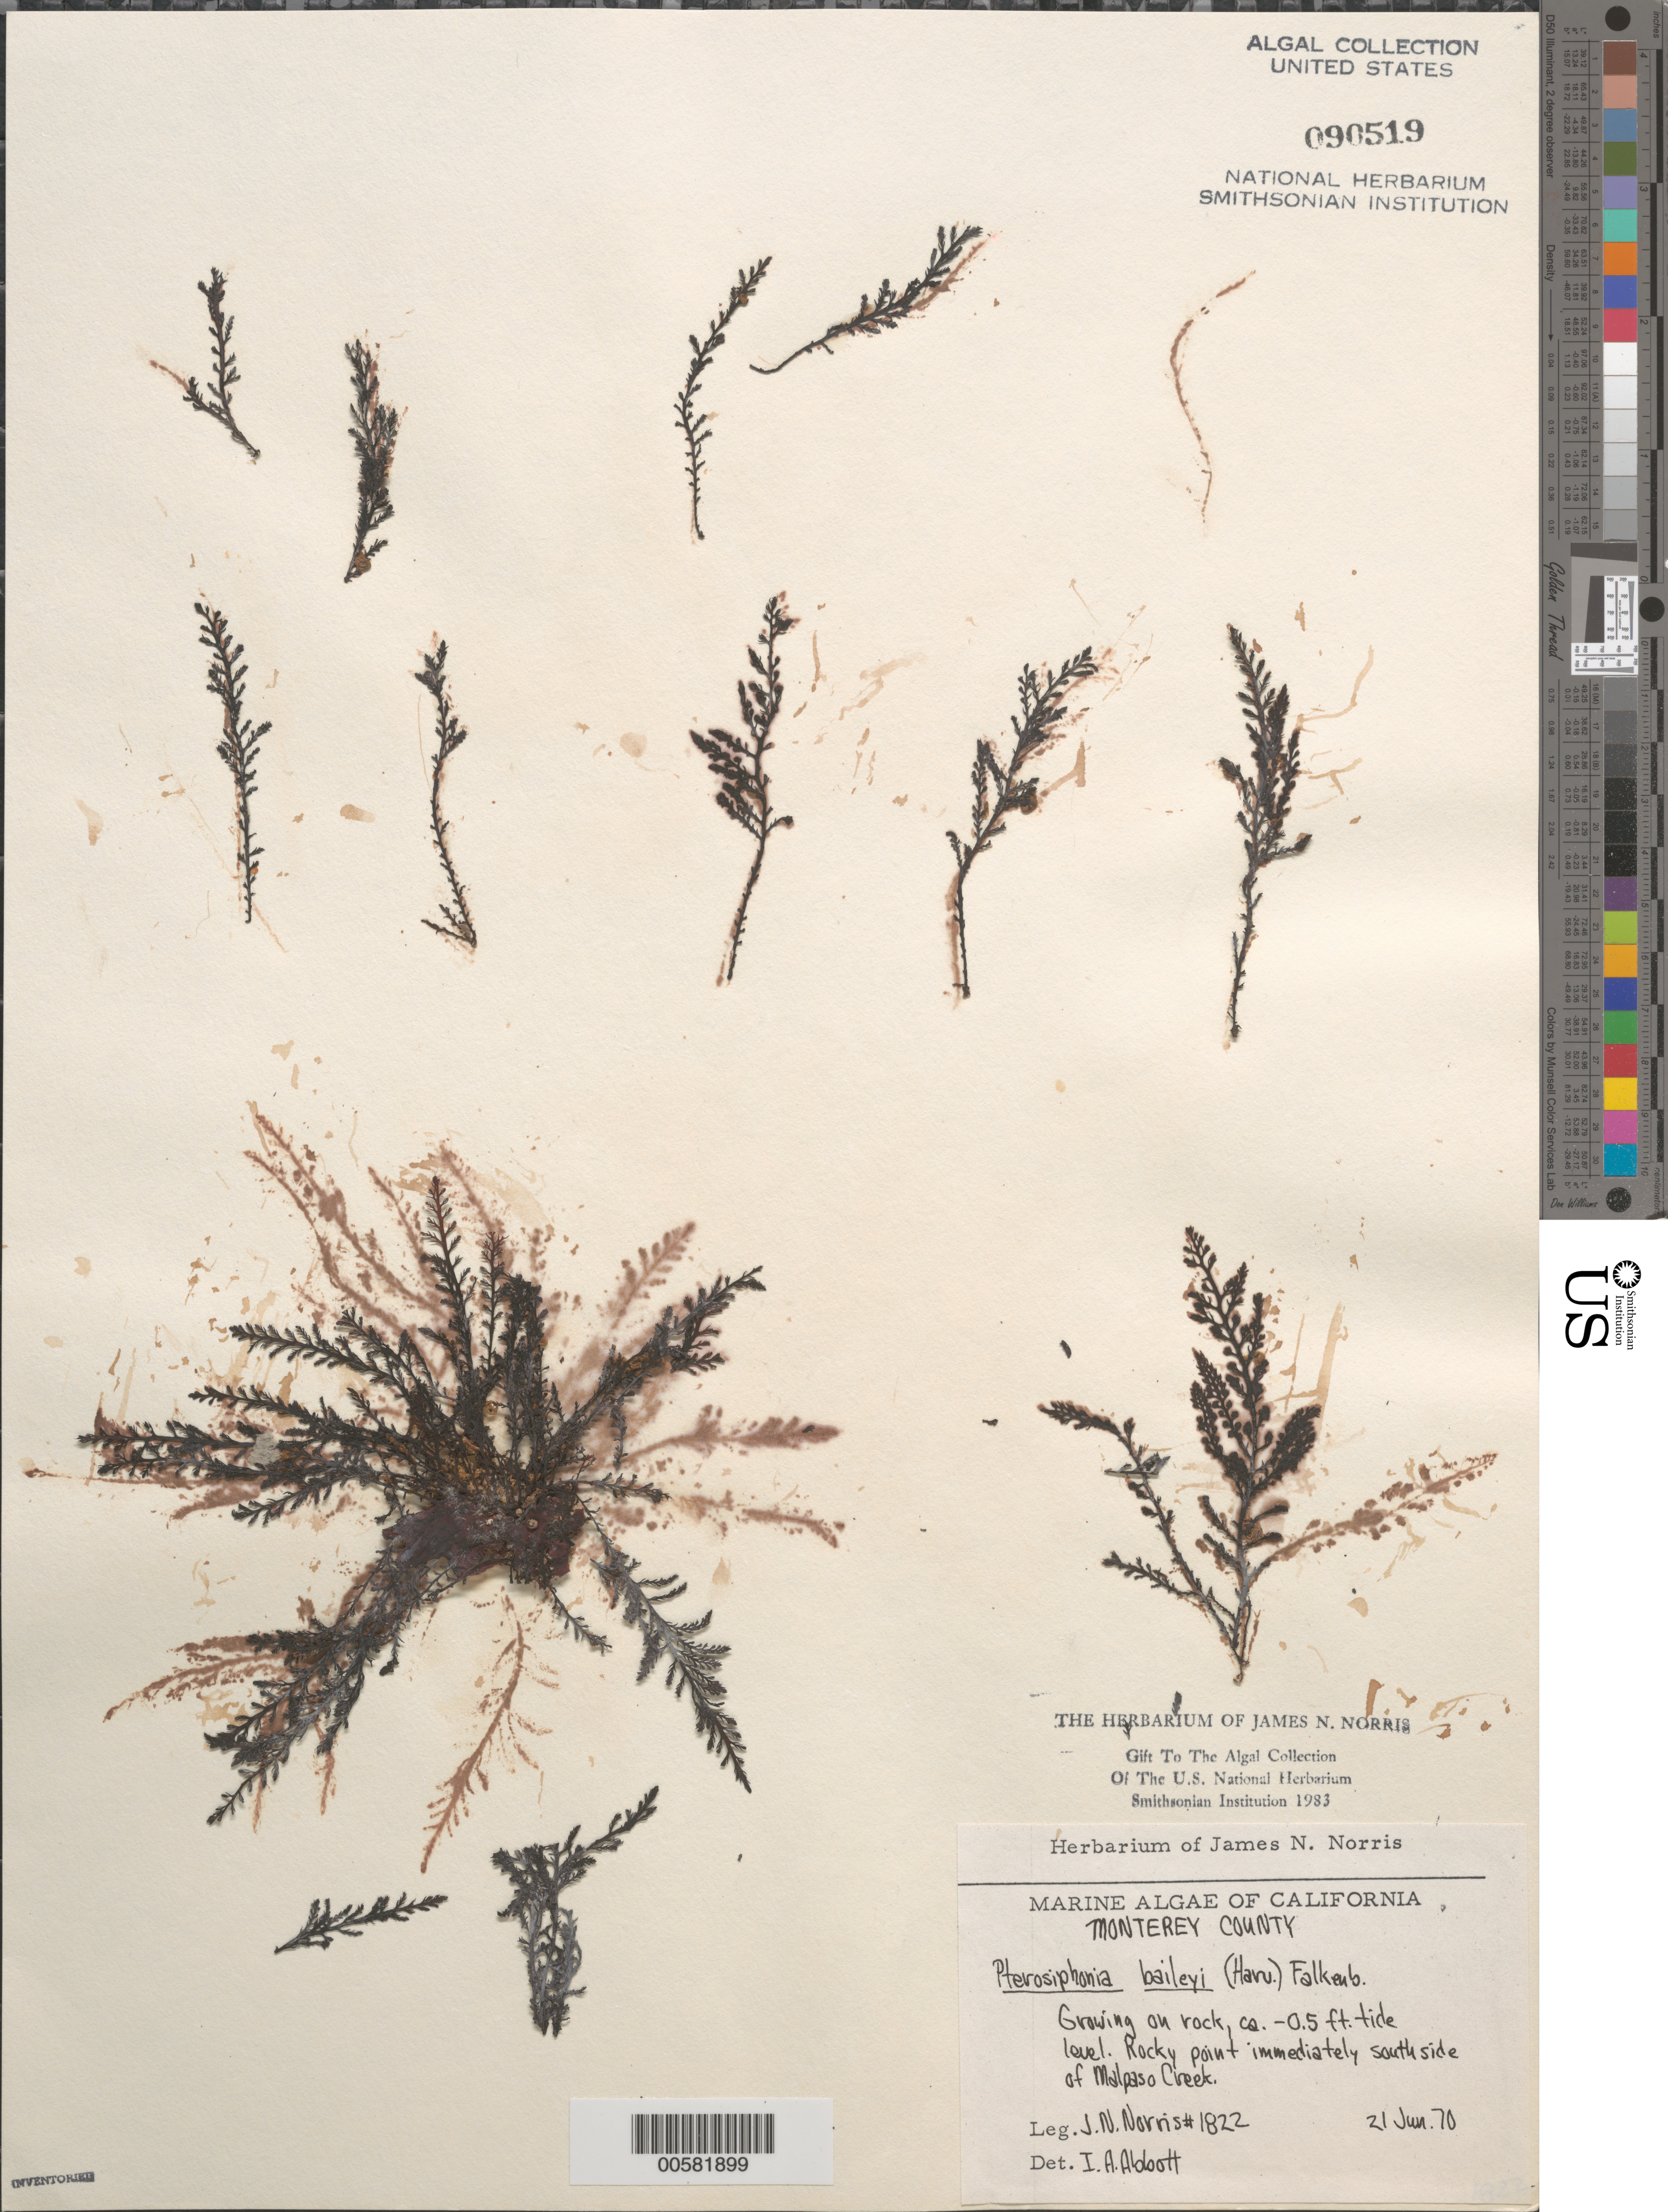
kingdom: Plantae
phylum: Rhodophyta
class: Florideophyceae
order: Ceramiales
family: Rhodomelaceae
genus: Symphyocladiella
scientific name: Symphyocladiella baileyi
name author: (Harvey) D.E.Bustamante et al.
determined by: Algae name updating Project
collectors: J. N. Norris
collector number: JN-1822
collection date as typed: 21 Jun 1970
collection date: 1970-06-21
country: United States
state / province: California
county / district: Monterey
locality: Malpaso Creek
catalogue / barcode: US 90519